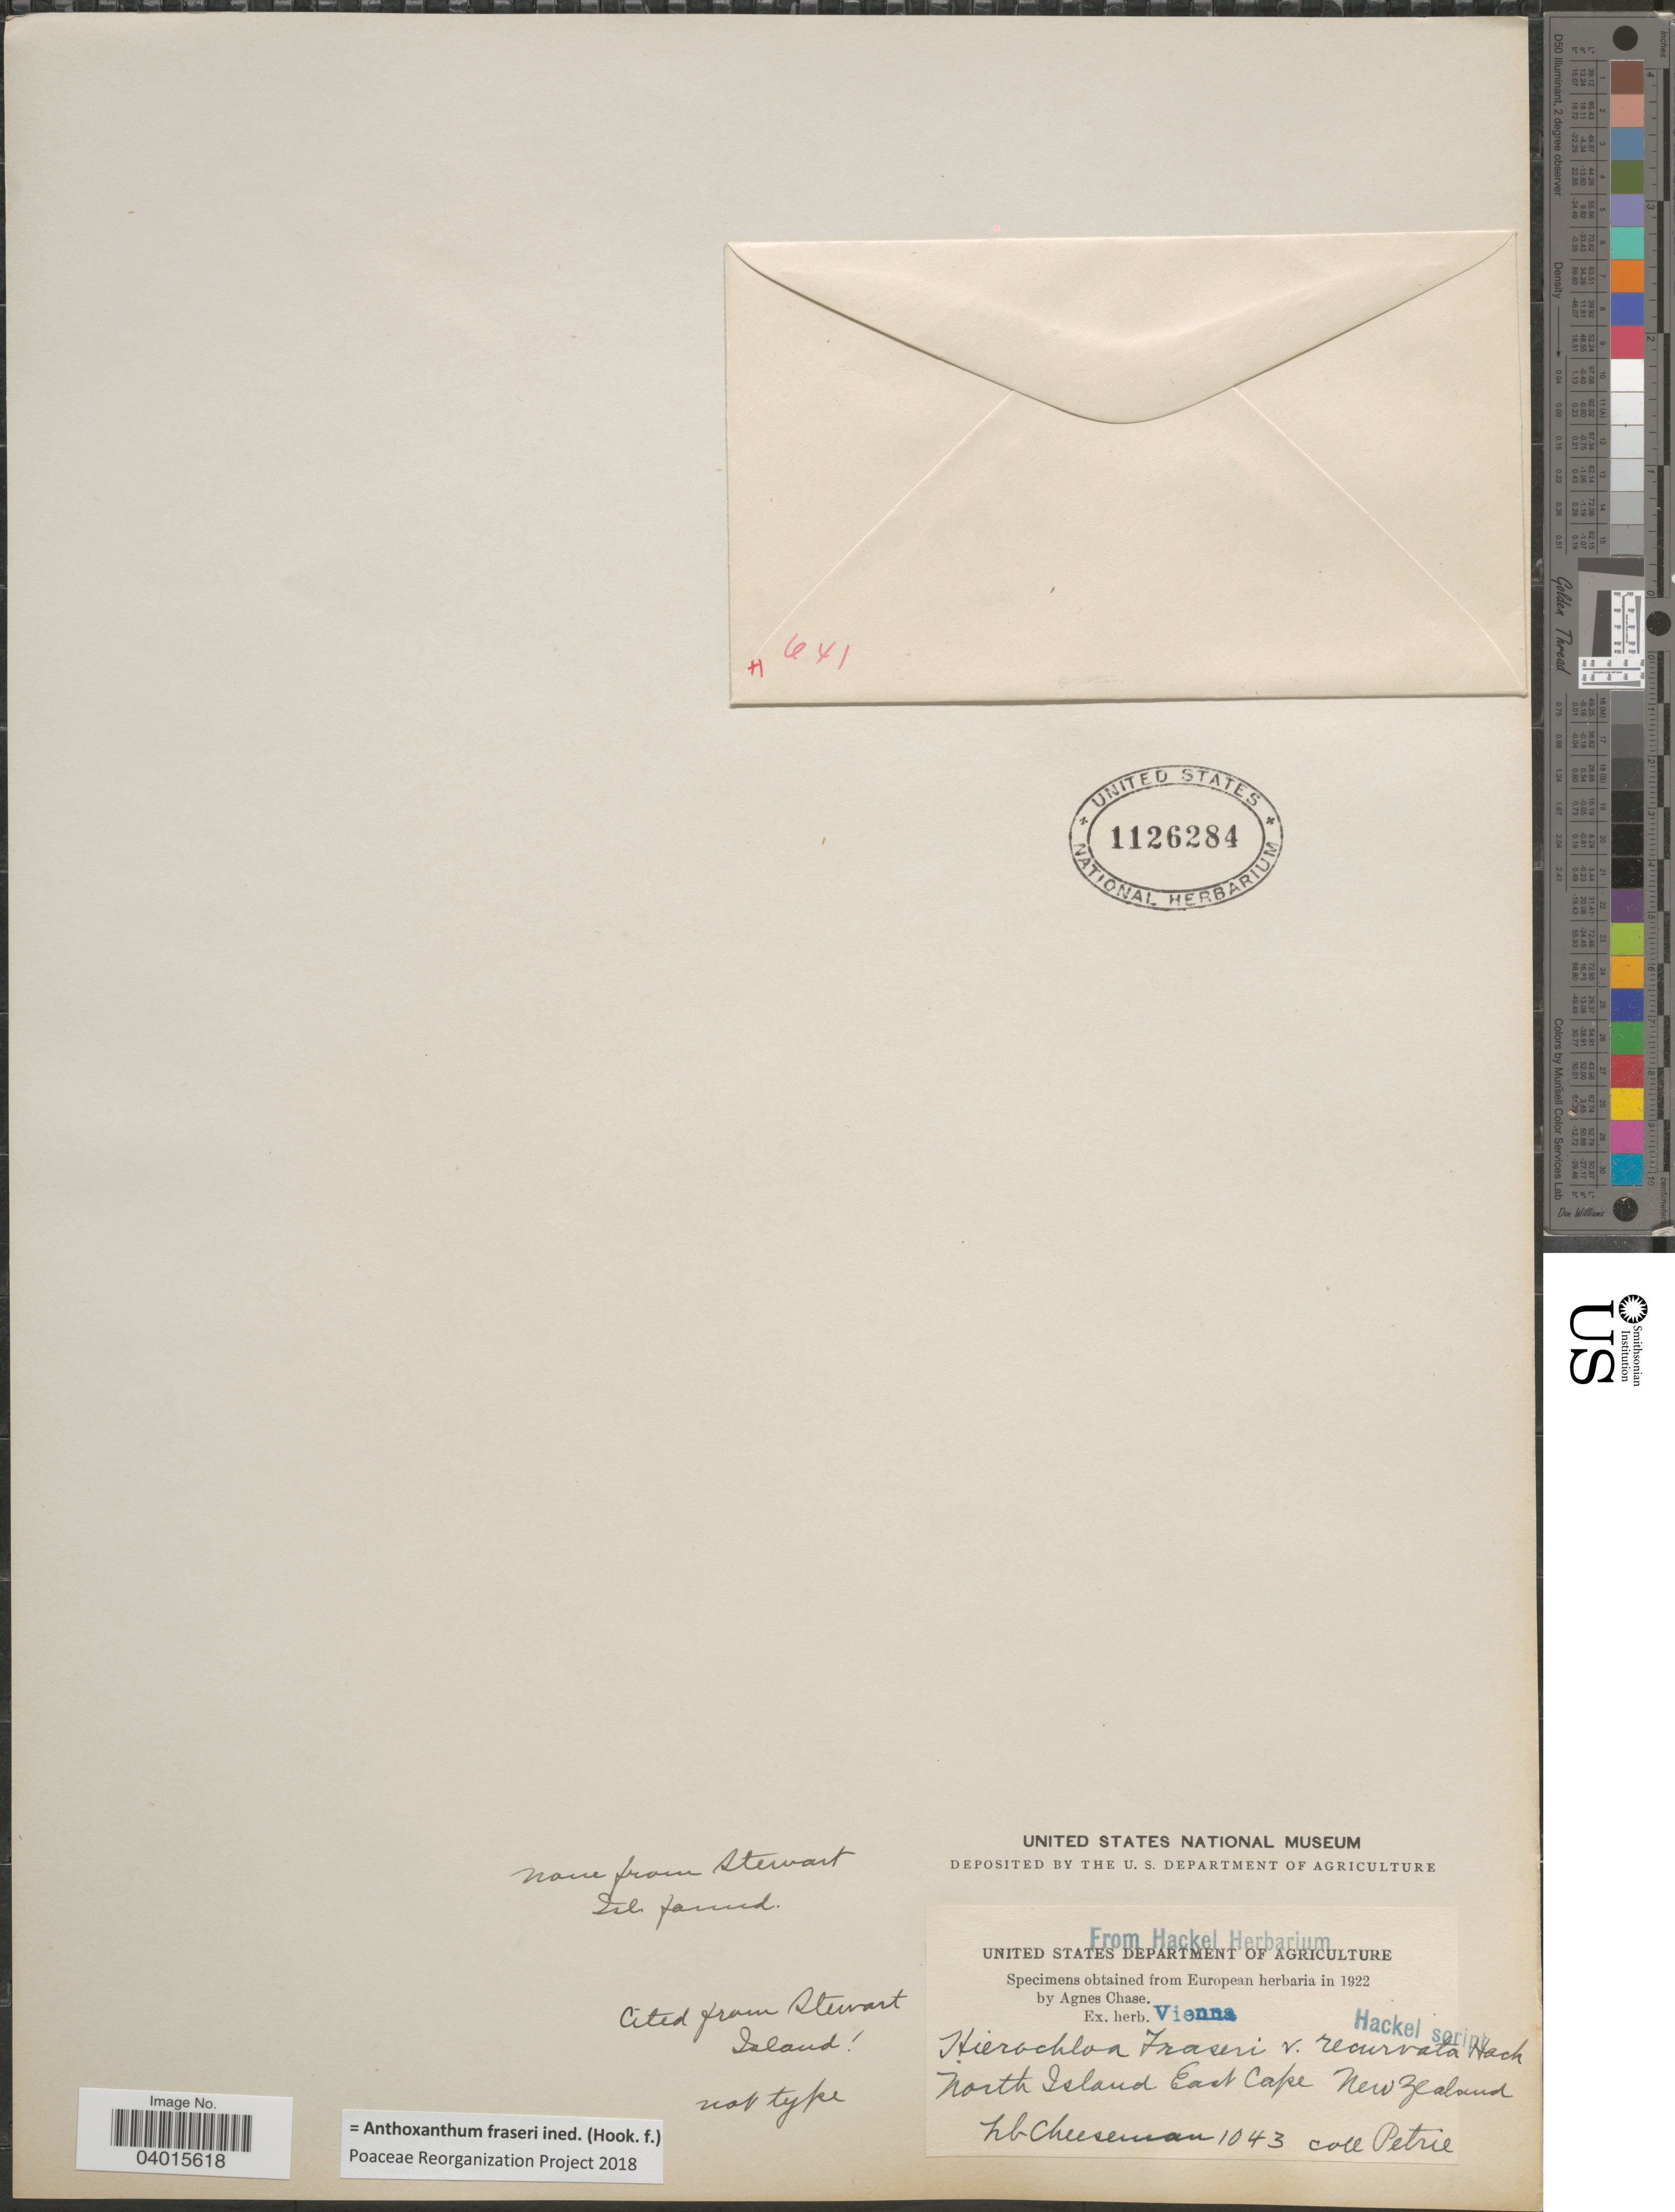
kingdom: Plantae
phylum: Tracheophyta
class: Liliopsida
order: Poales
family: Poaceae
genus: Anthoxanthum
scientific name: Anthoxanthum fraseri (Hook. f.) ined.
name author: Hook. f.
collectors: Petrie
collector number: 1043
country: New Zealand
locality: North Island East Cape.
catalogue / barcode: US 1126284